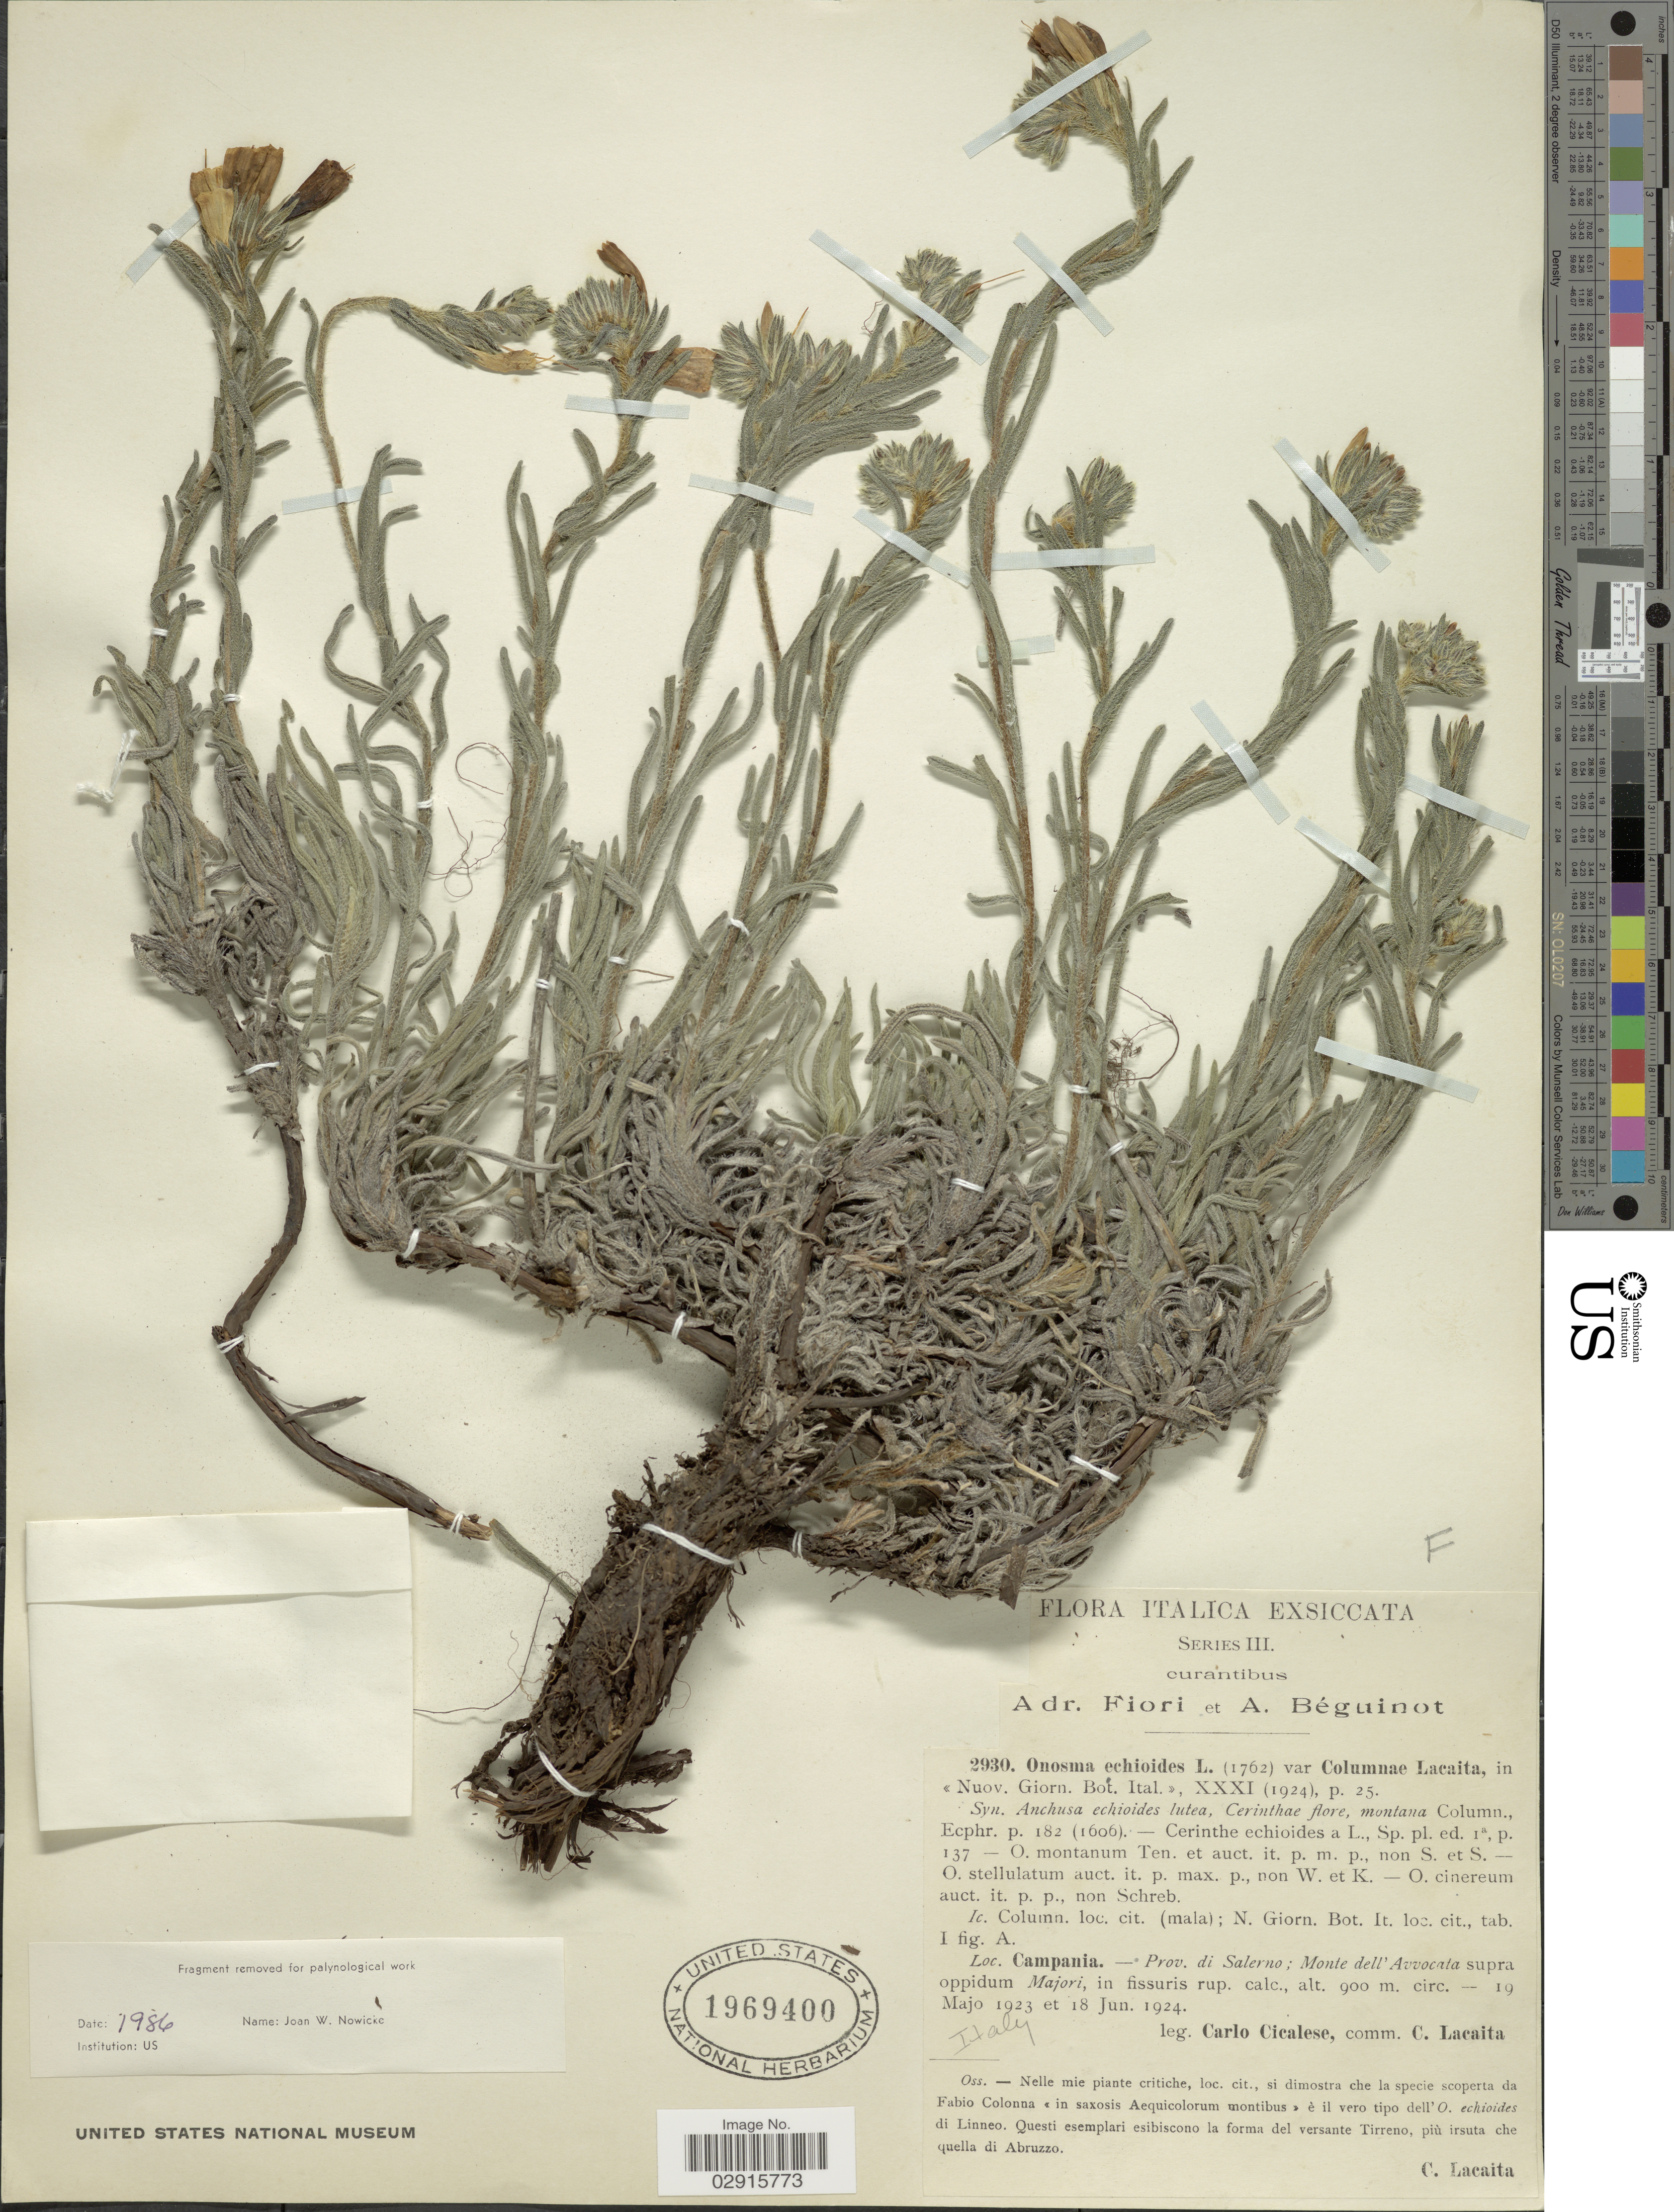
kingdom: Plantae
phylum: Tracheophyta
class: Magnoliopsida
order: Boraginales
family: Boraginaceae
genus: Onosma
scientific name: Onosma echioides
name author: L.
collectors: C. Cicalese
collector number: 2930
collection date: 1923-05-19/1924-06-18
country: Italy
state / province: Campania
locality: Prov. di Salerno; Monte dell' Avvocata supra oppidum Majori.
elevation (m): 900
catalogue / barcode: US 1969400